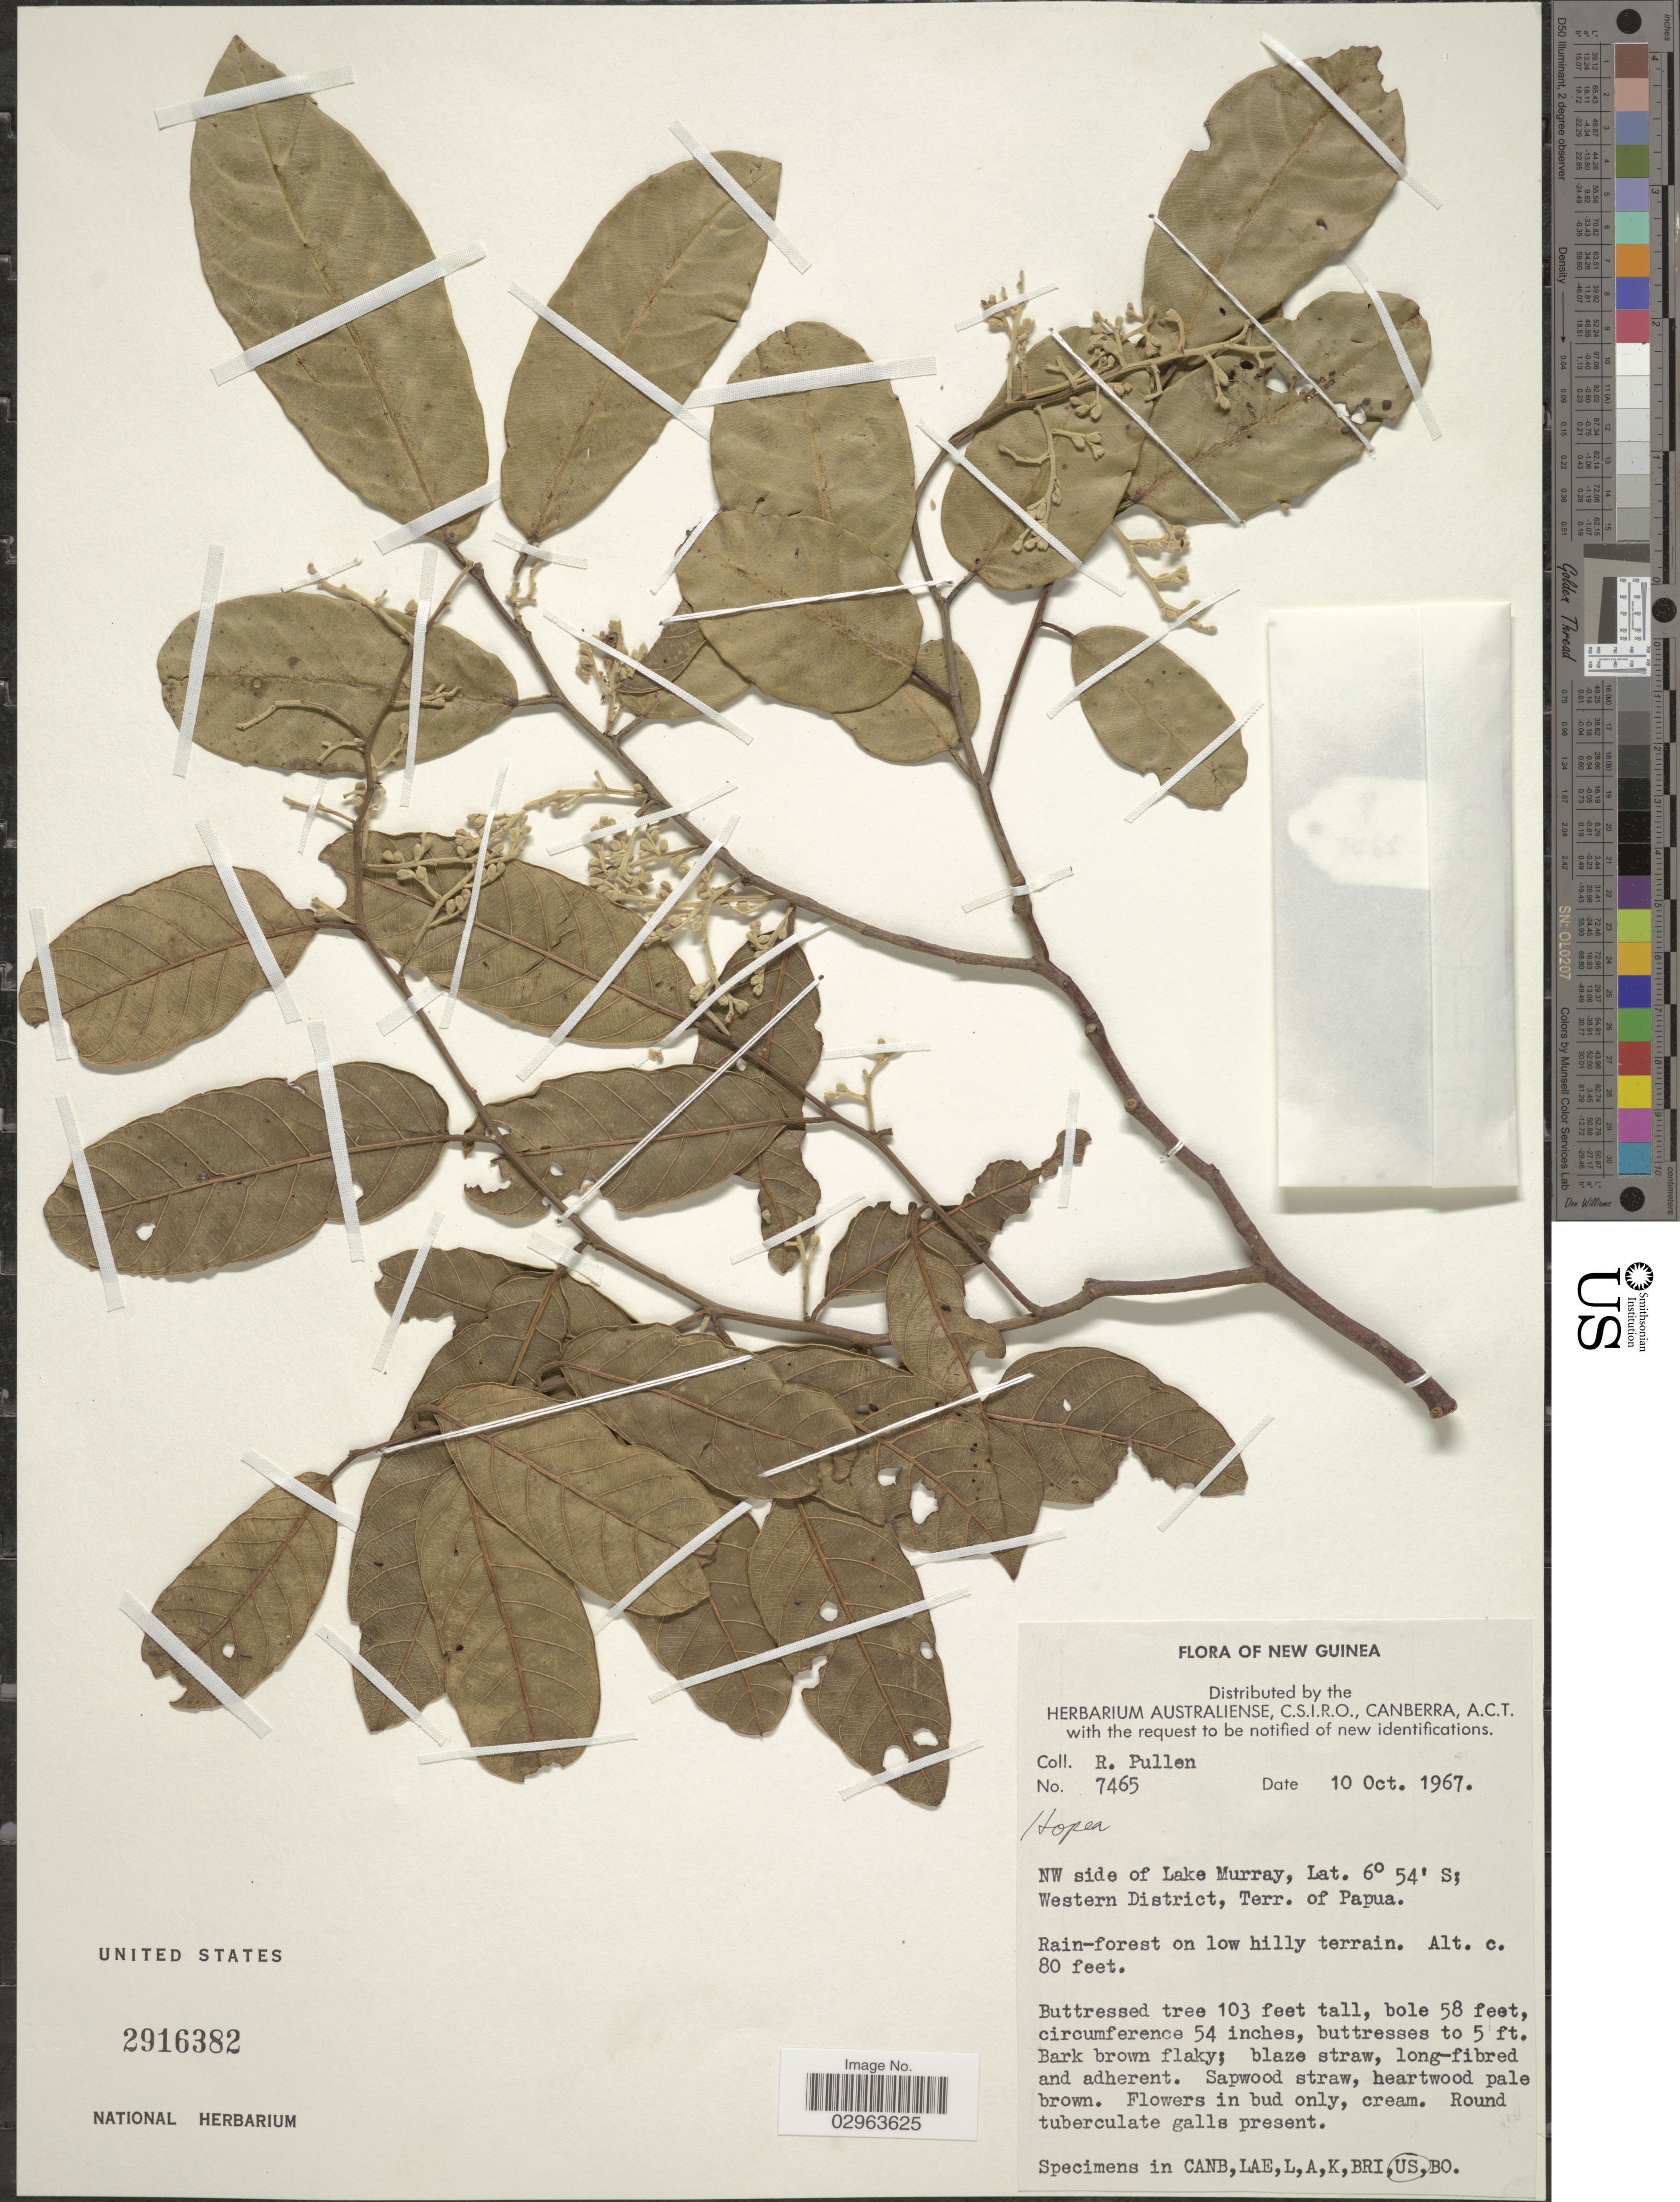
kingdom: Plantae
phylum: Tracheophyta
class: Magnoliopsida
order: Malvales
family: Dipterocarpaceae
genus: Hopea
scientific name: Hopea sp.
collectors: R. Pullen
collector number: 7465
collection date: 1967-10-10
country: Papua New Guinea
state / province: Manus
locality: New Guinea. NW side of Lake Murray. Western District, Terr. of Papua.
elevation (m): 24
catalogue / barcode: US 2916382